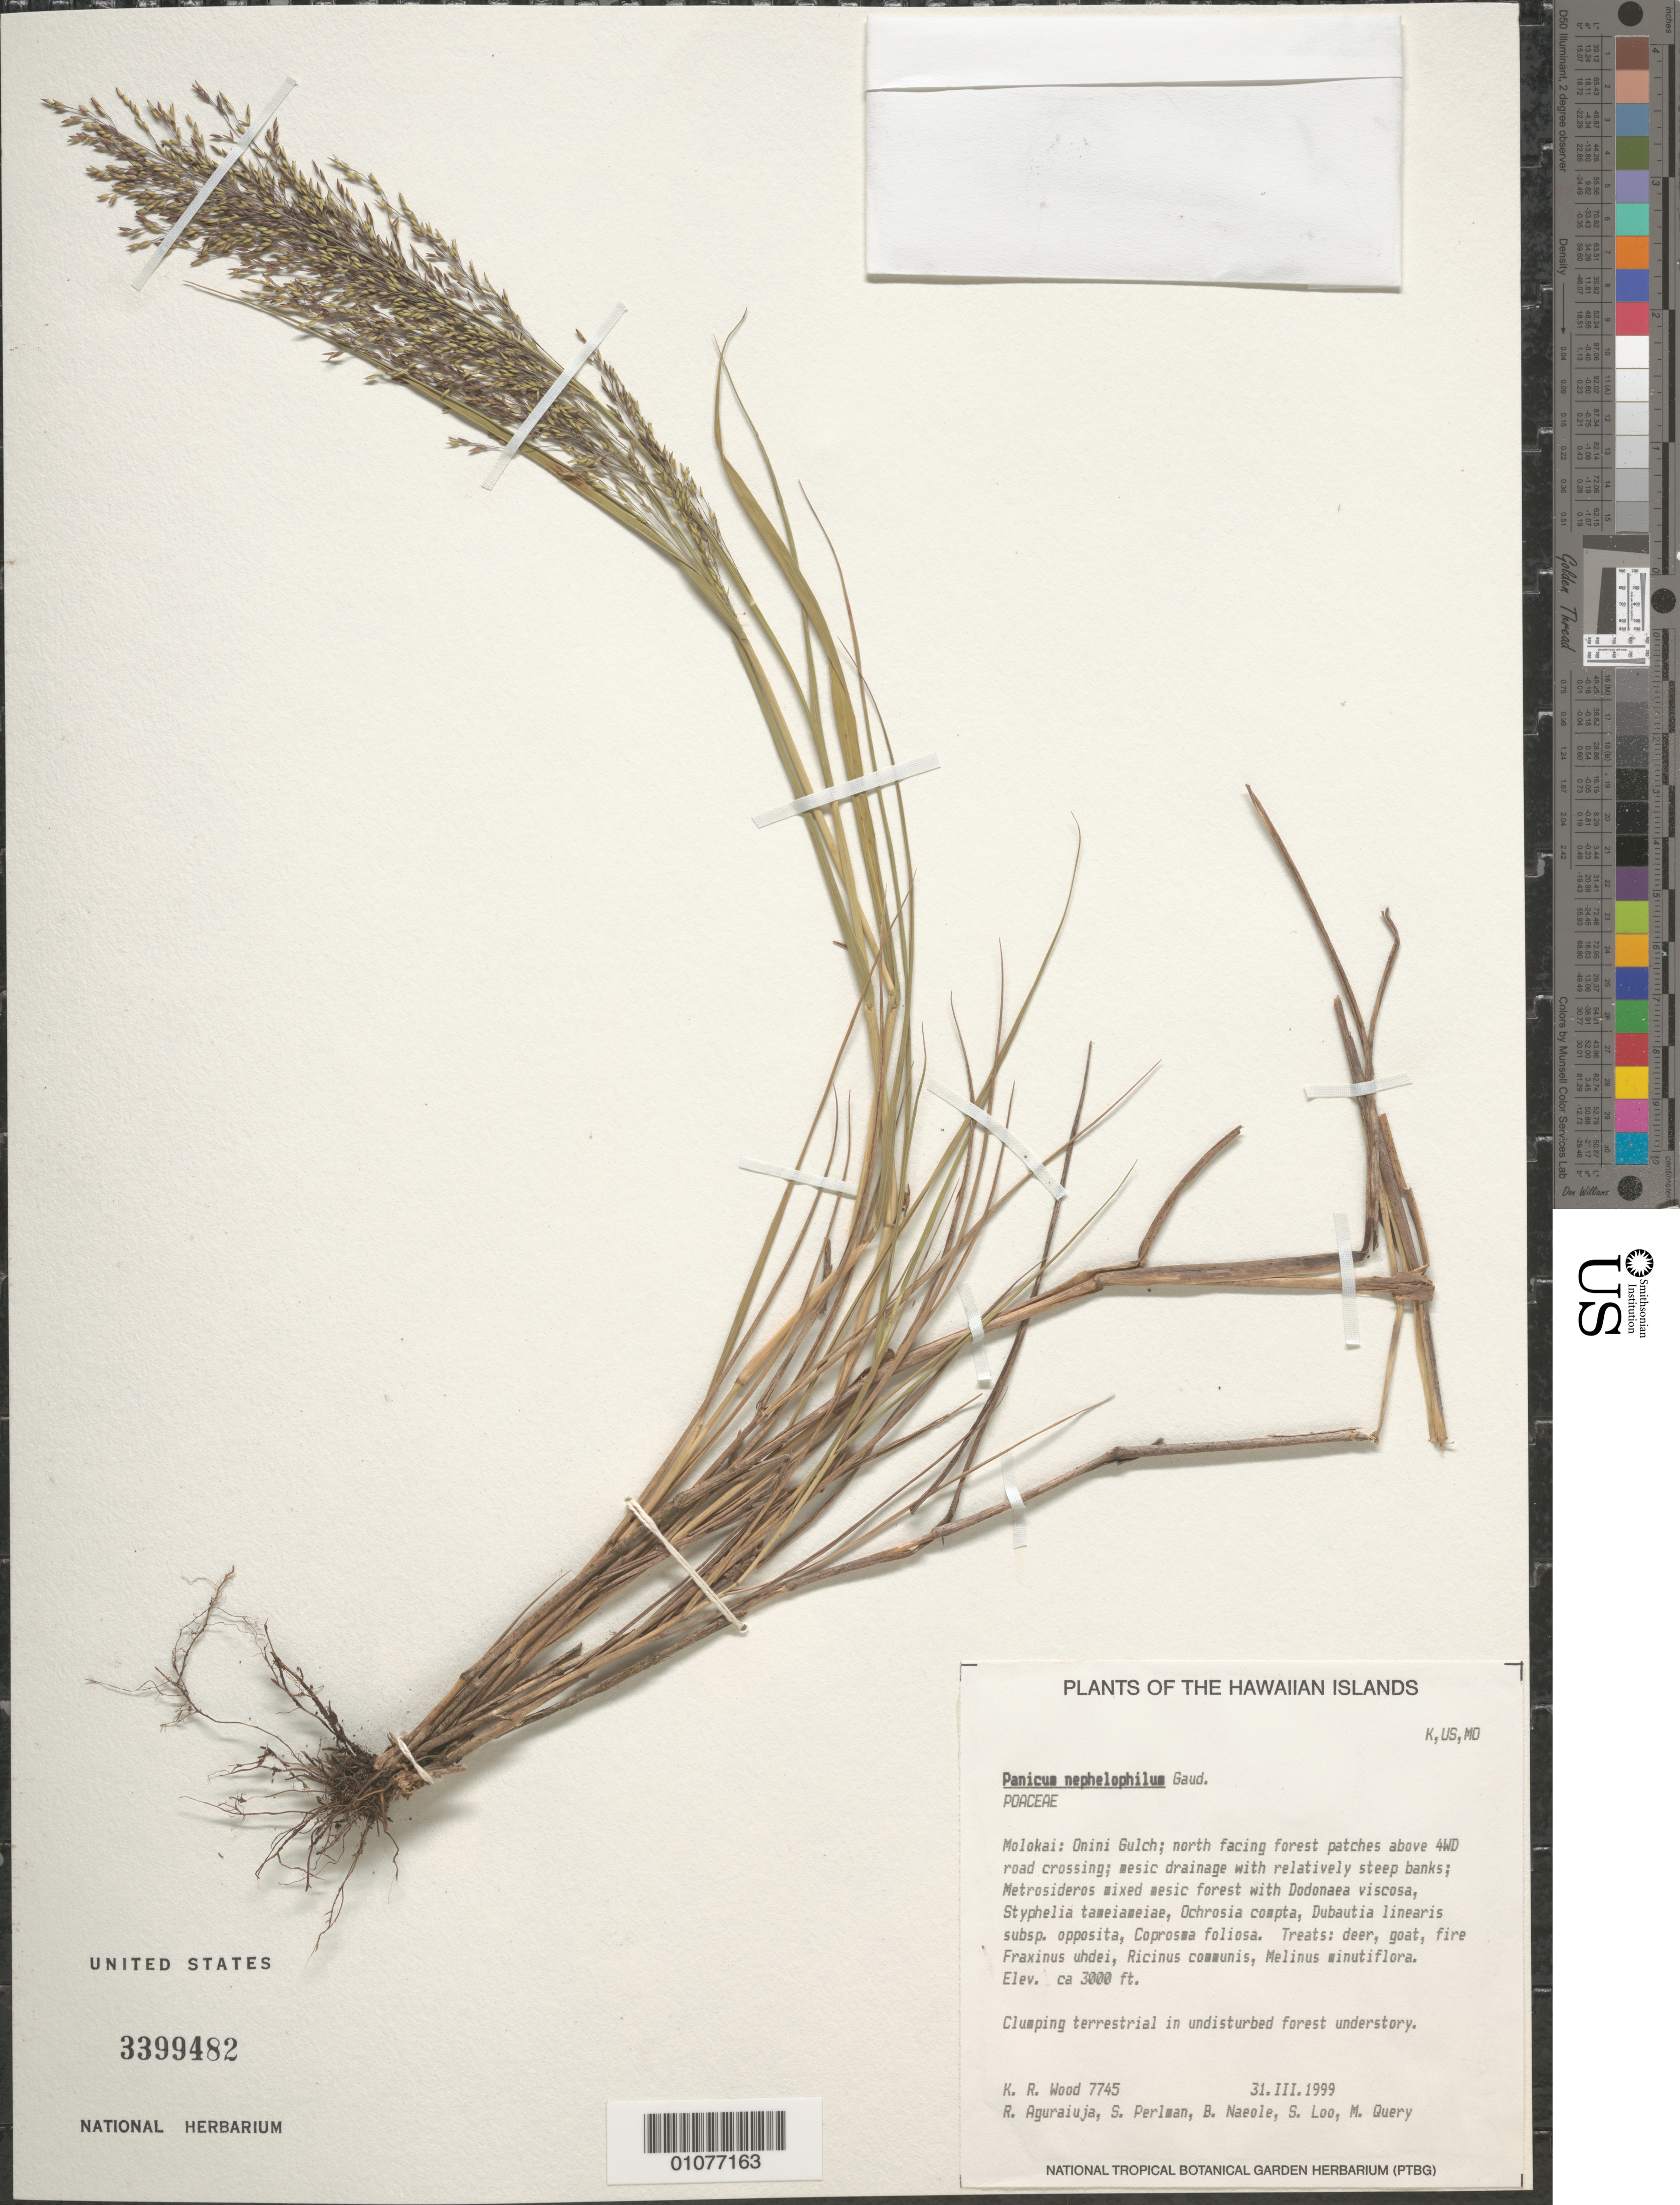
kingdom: Plantae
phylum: Tracheophyta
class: Liliopsida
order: Poales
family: Poaceae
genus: Panicum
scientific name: Panicum nephelophilum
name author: Gaudich.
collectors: K. R. Wood, R. Aguraiuja, S. P. Perlman, B. Naeole, S. Loo & M. Query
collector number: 7745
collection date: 1999-03-31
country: United States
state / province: Hawaii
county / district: Maui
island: Moloka'i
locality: Onini Gulch; N facing forest patches above 4WD road crossing.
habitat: Mesic drainage with relatively steep banks; Metrosideros mixed forest. Threats: Deer, goat, fire, Fraxinus uhdei, Ricinus communis, Melinus minutiflora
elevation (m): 914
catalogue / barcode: US 3399482